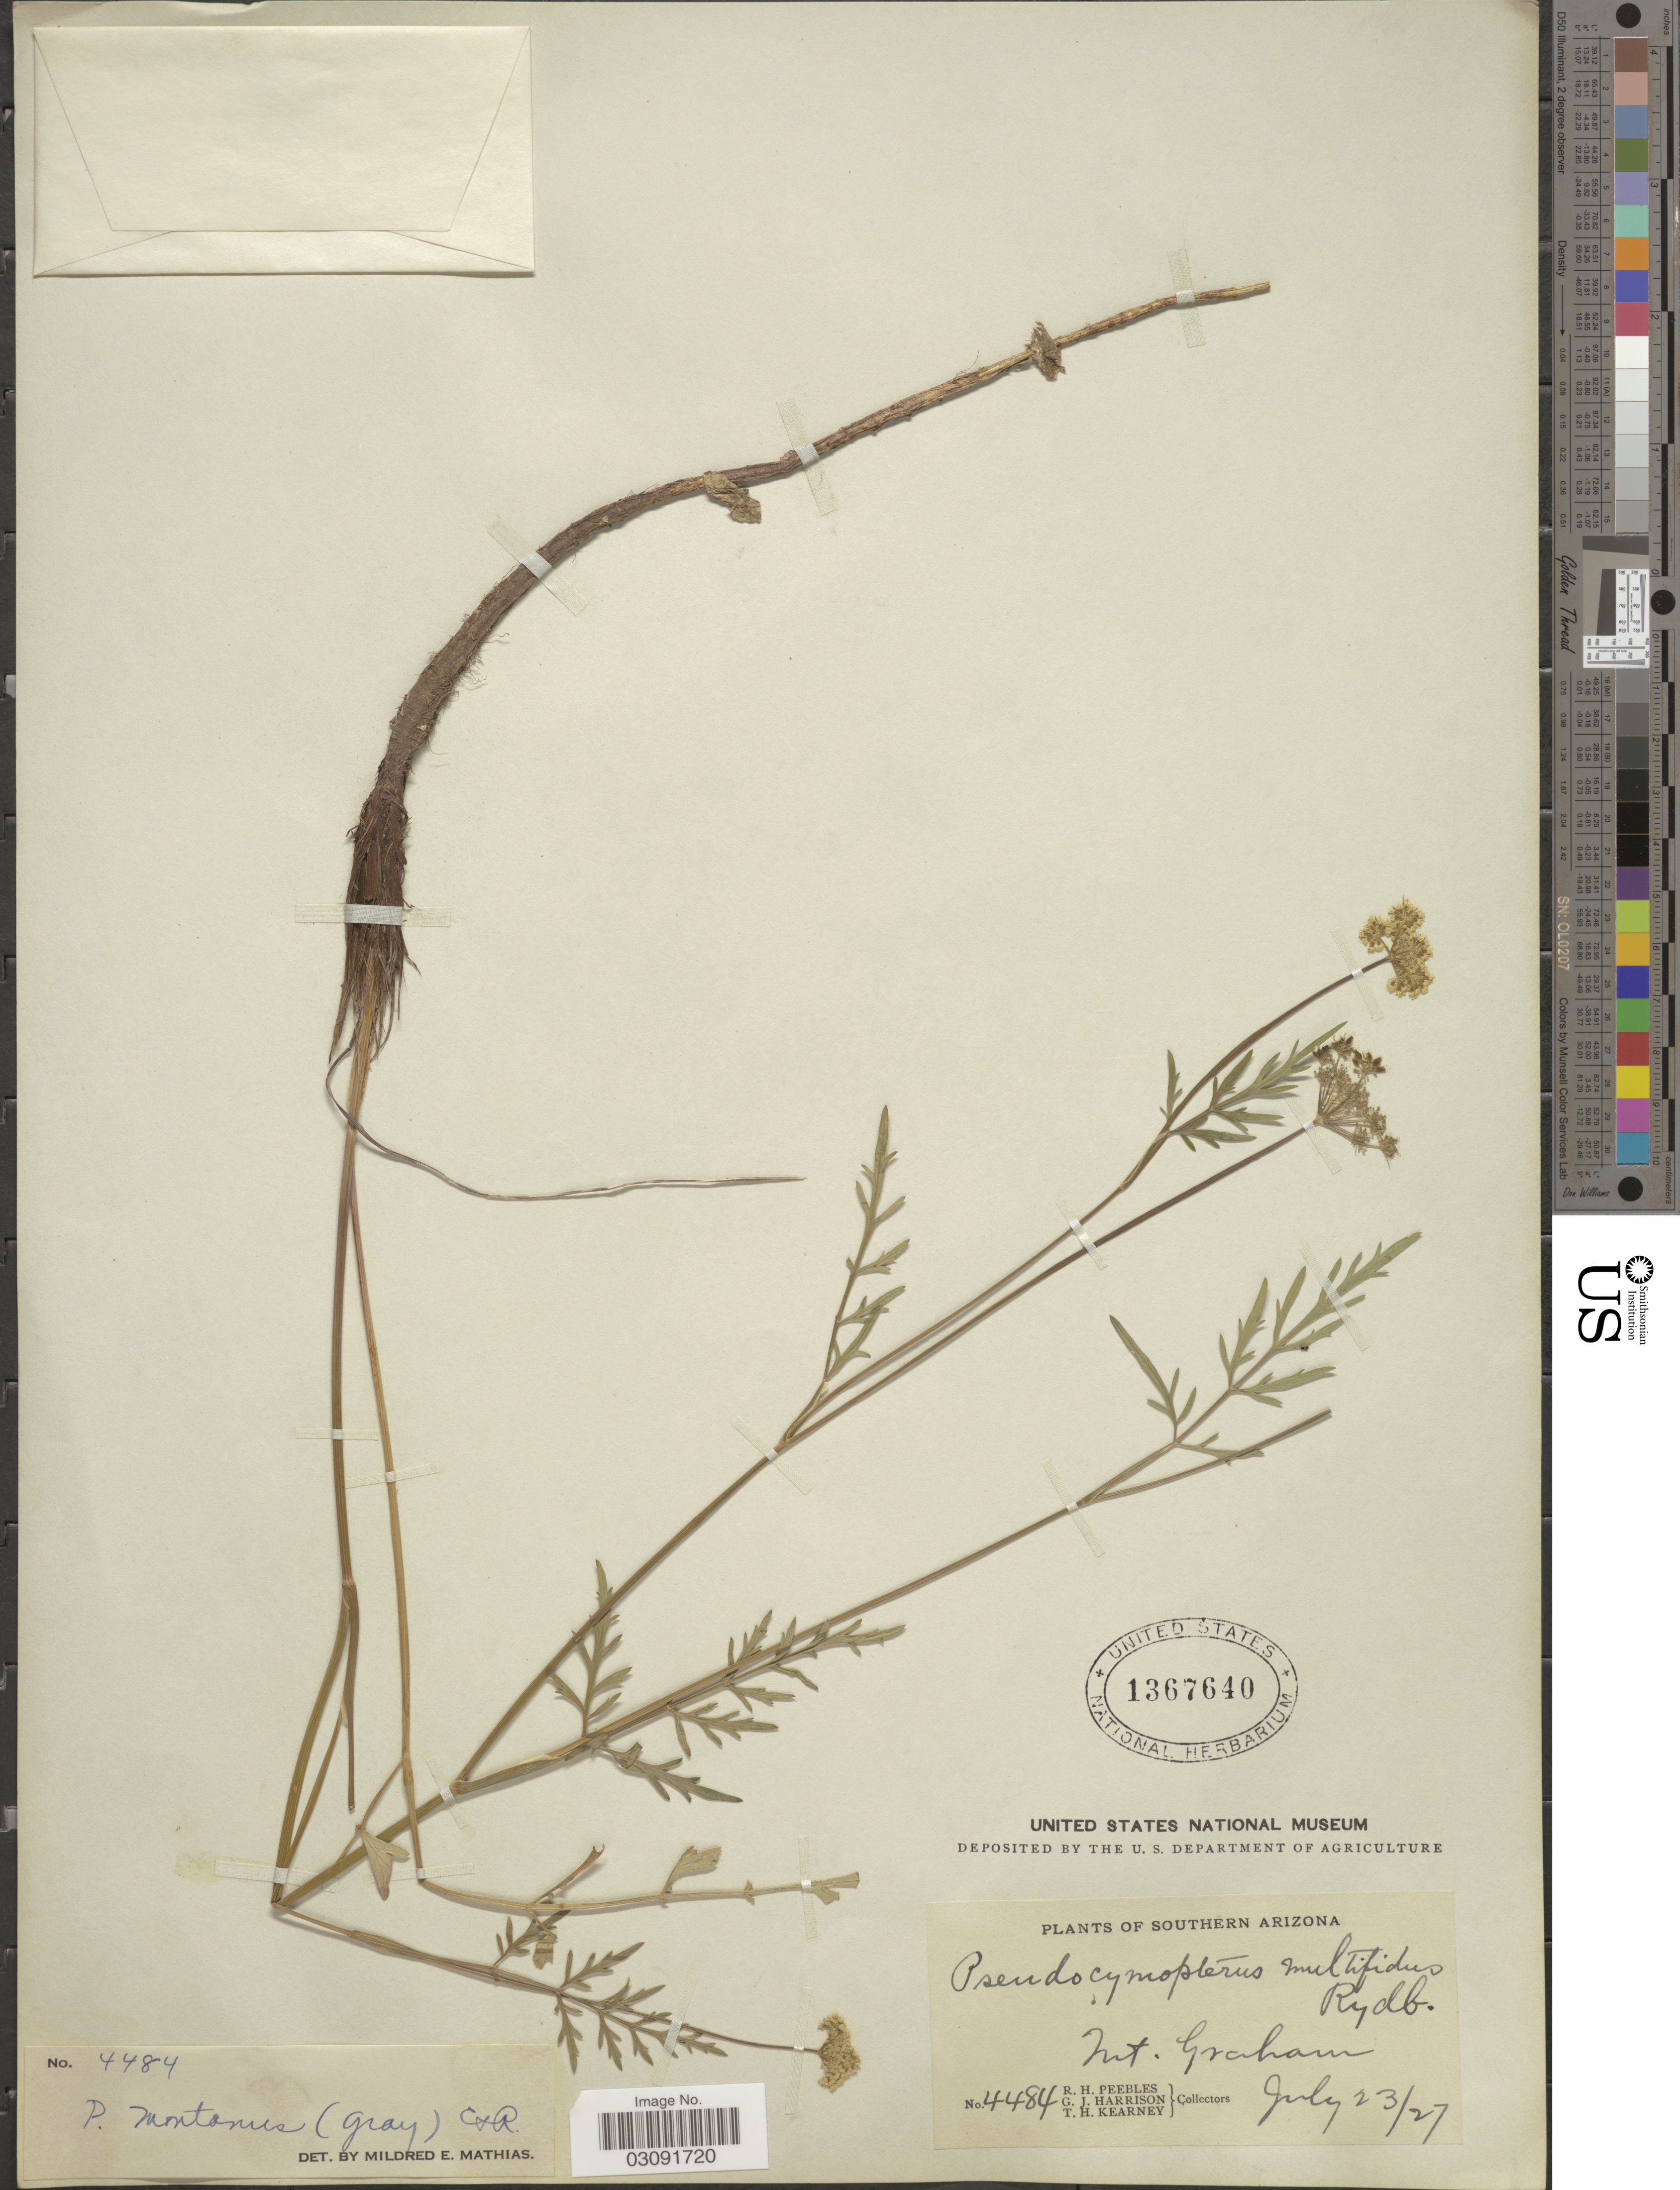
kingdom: Plantae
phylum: Tracheophyta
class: Magnoliopsida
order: Apiales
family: Apiaceae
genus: Pseudocymopterus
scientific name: Pseudocymopterus montanus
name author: (A. Gray) J.M. Coult. & Rose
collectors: R. H. Peebles, G. J. Harrison & T. H. Kearney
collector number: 4484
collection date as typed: Transcribed d/m/y: 23/7/27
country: United States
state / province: Arizona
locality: Mt. Graham.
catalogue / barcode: US 1367640